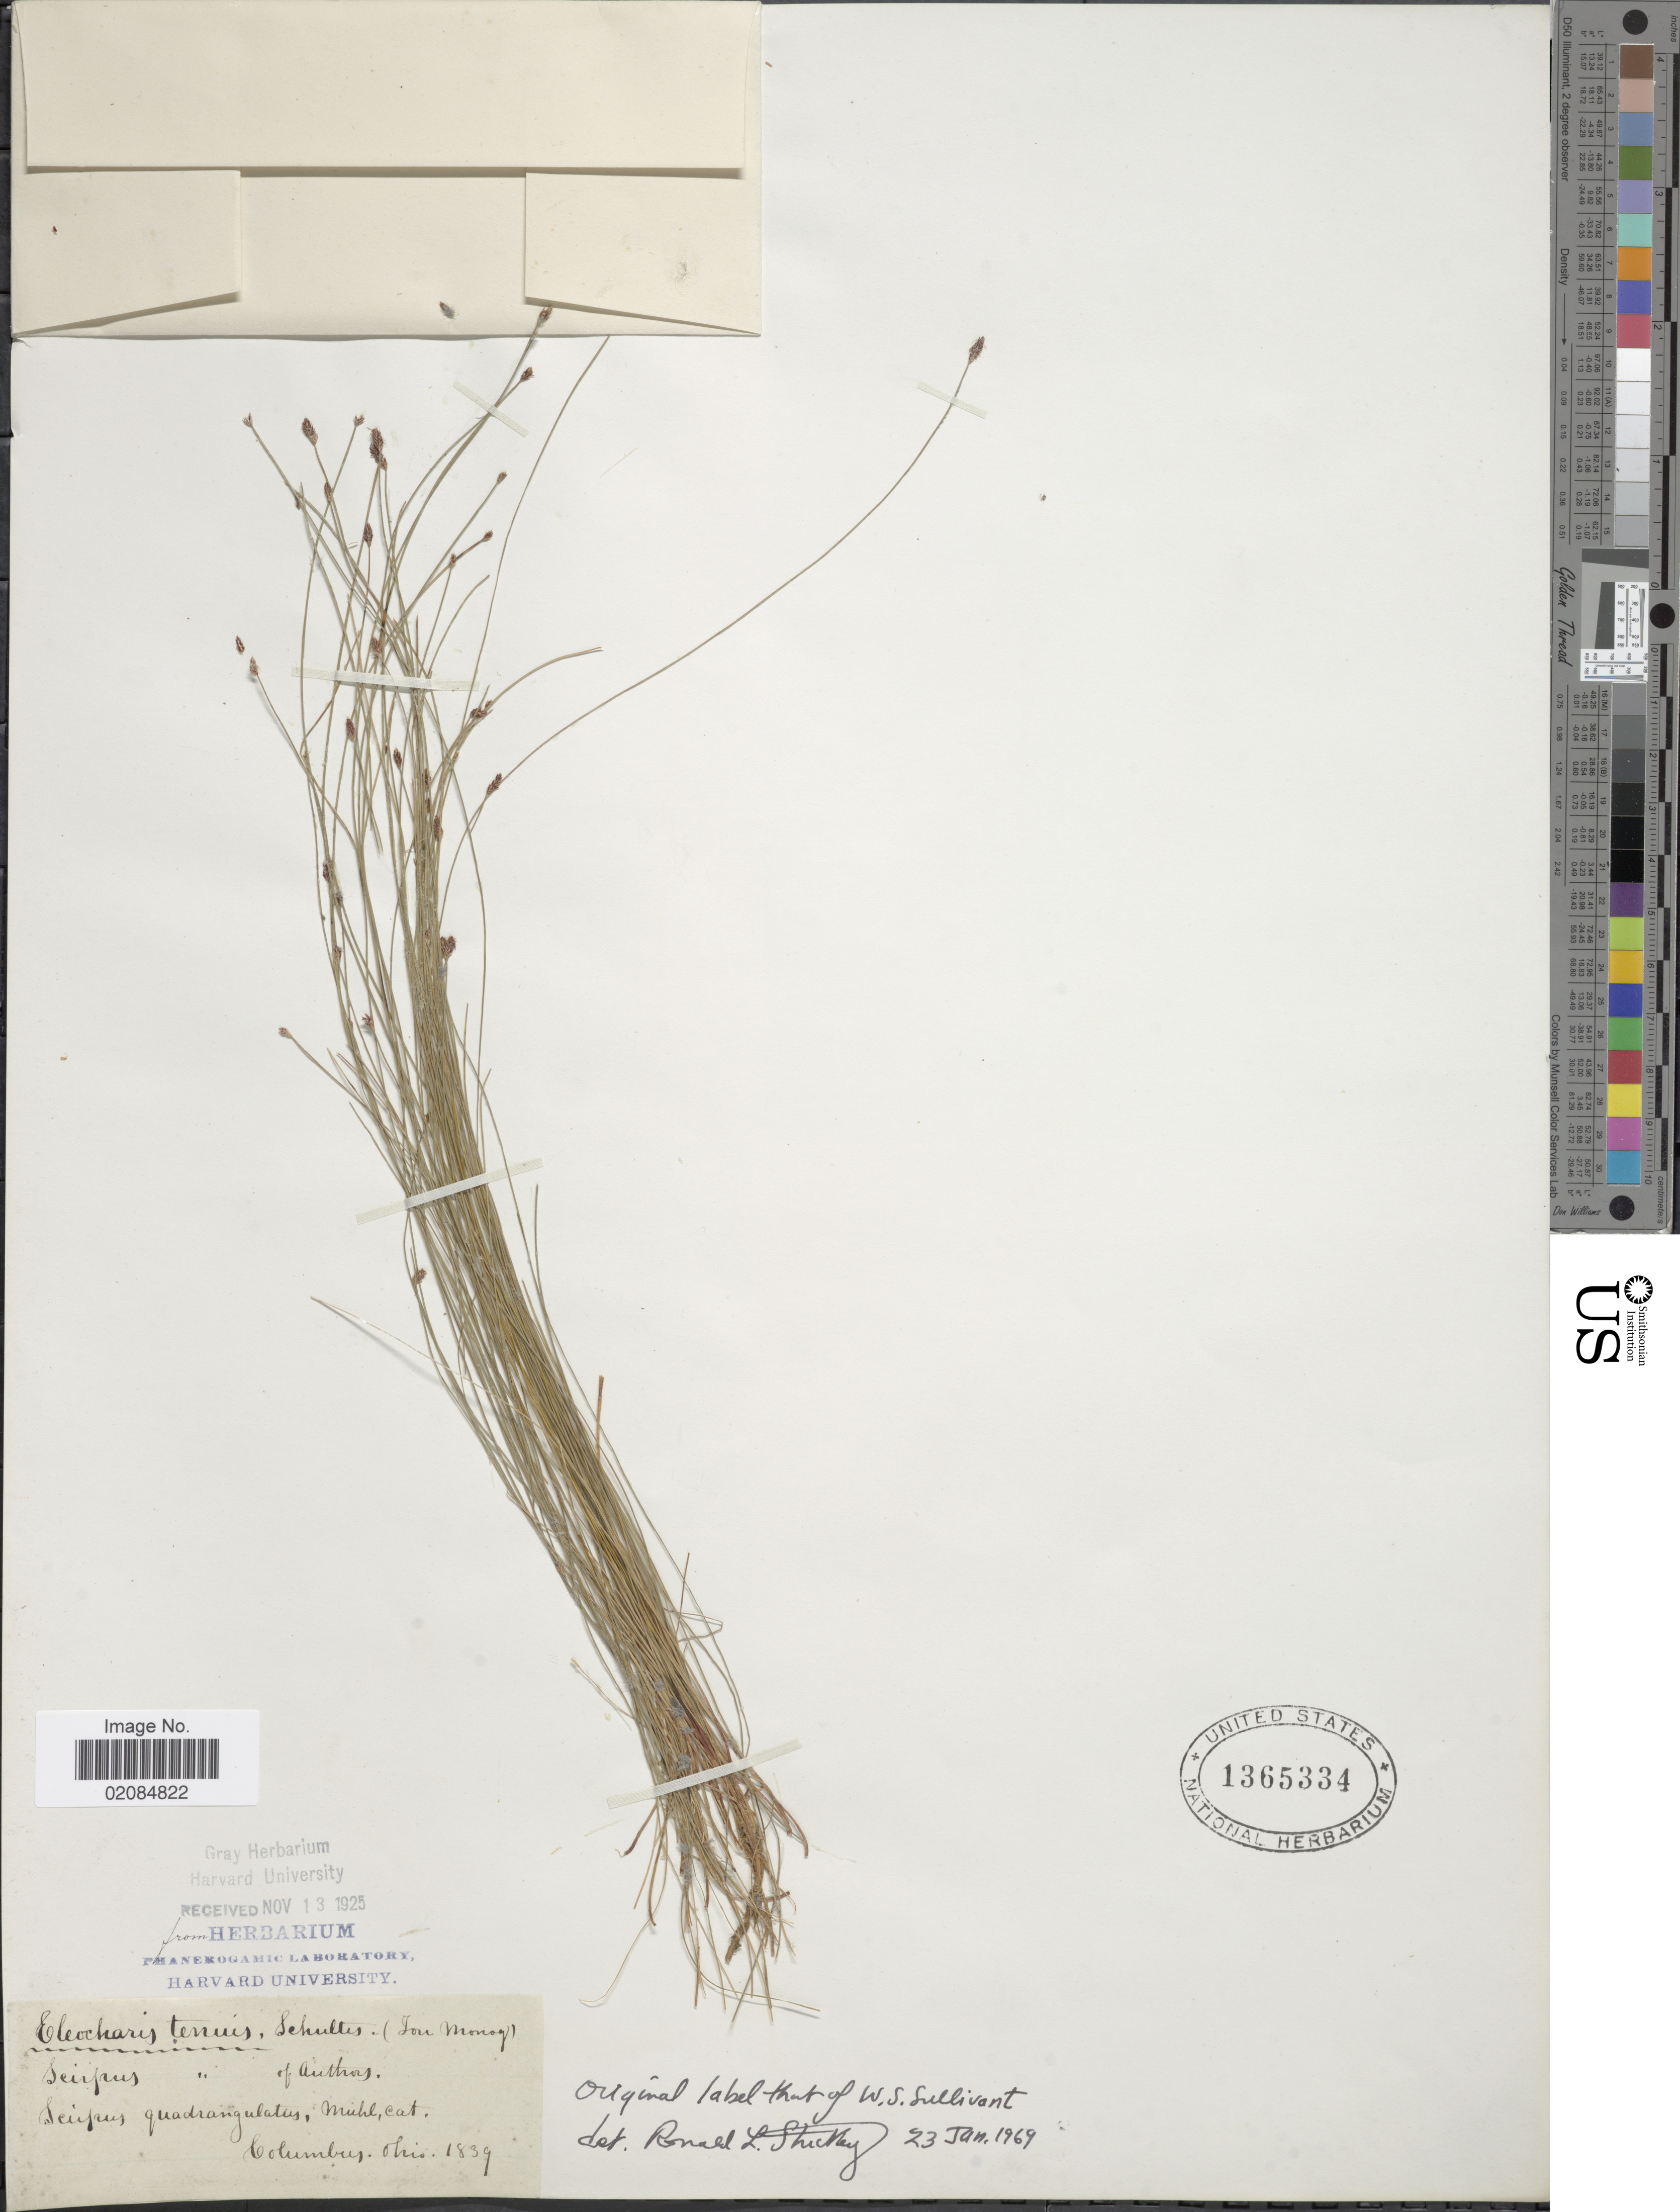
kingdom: Plantae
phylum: Tracheophyta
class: Liliopsida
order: Poales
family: Cyperaceae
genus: Eleocharis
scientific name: Eleocharis tenuis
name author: (Willd.) Schult.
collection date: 1839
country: United States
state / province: Ohio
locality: Columbus, Ohio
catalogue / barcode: US 1365334